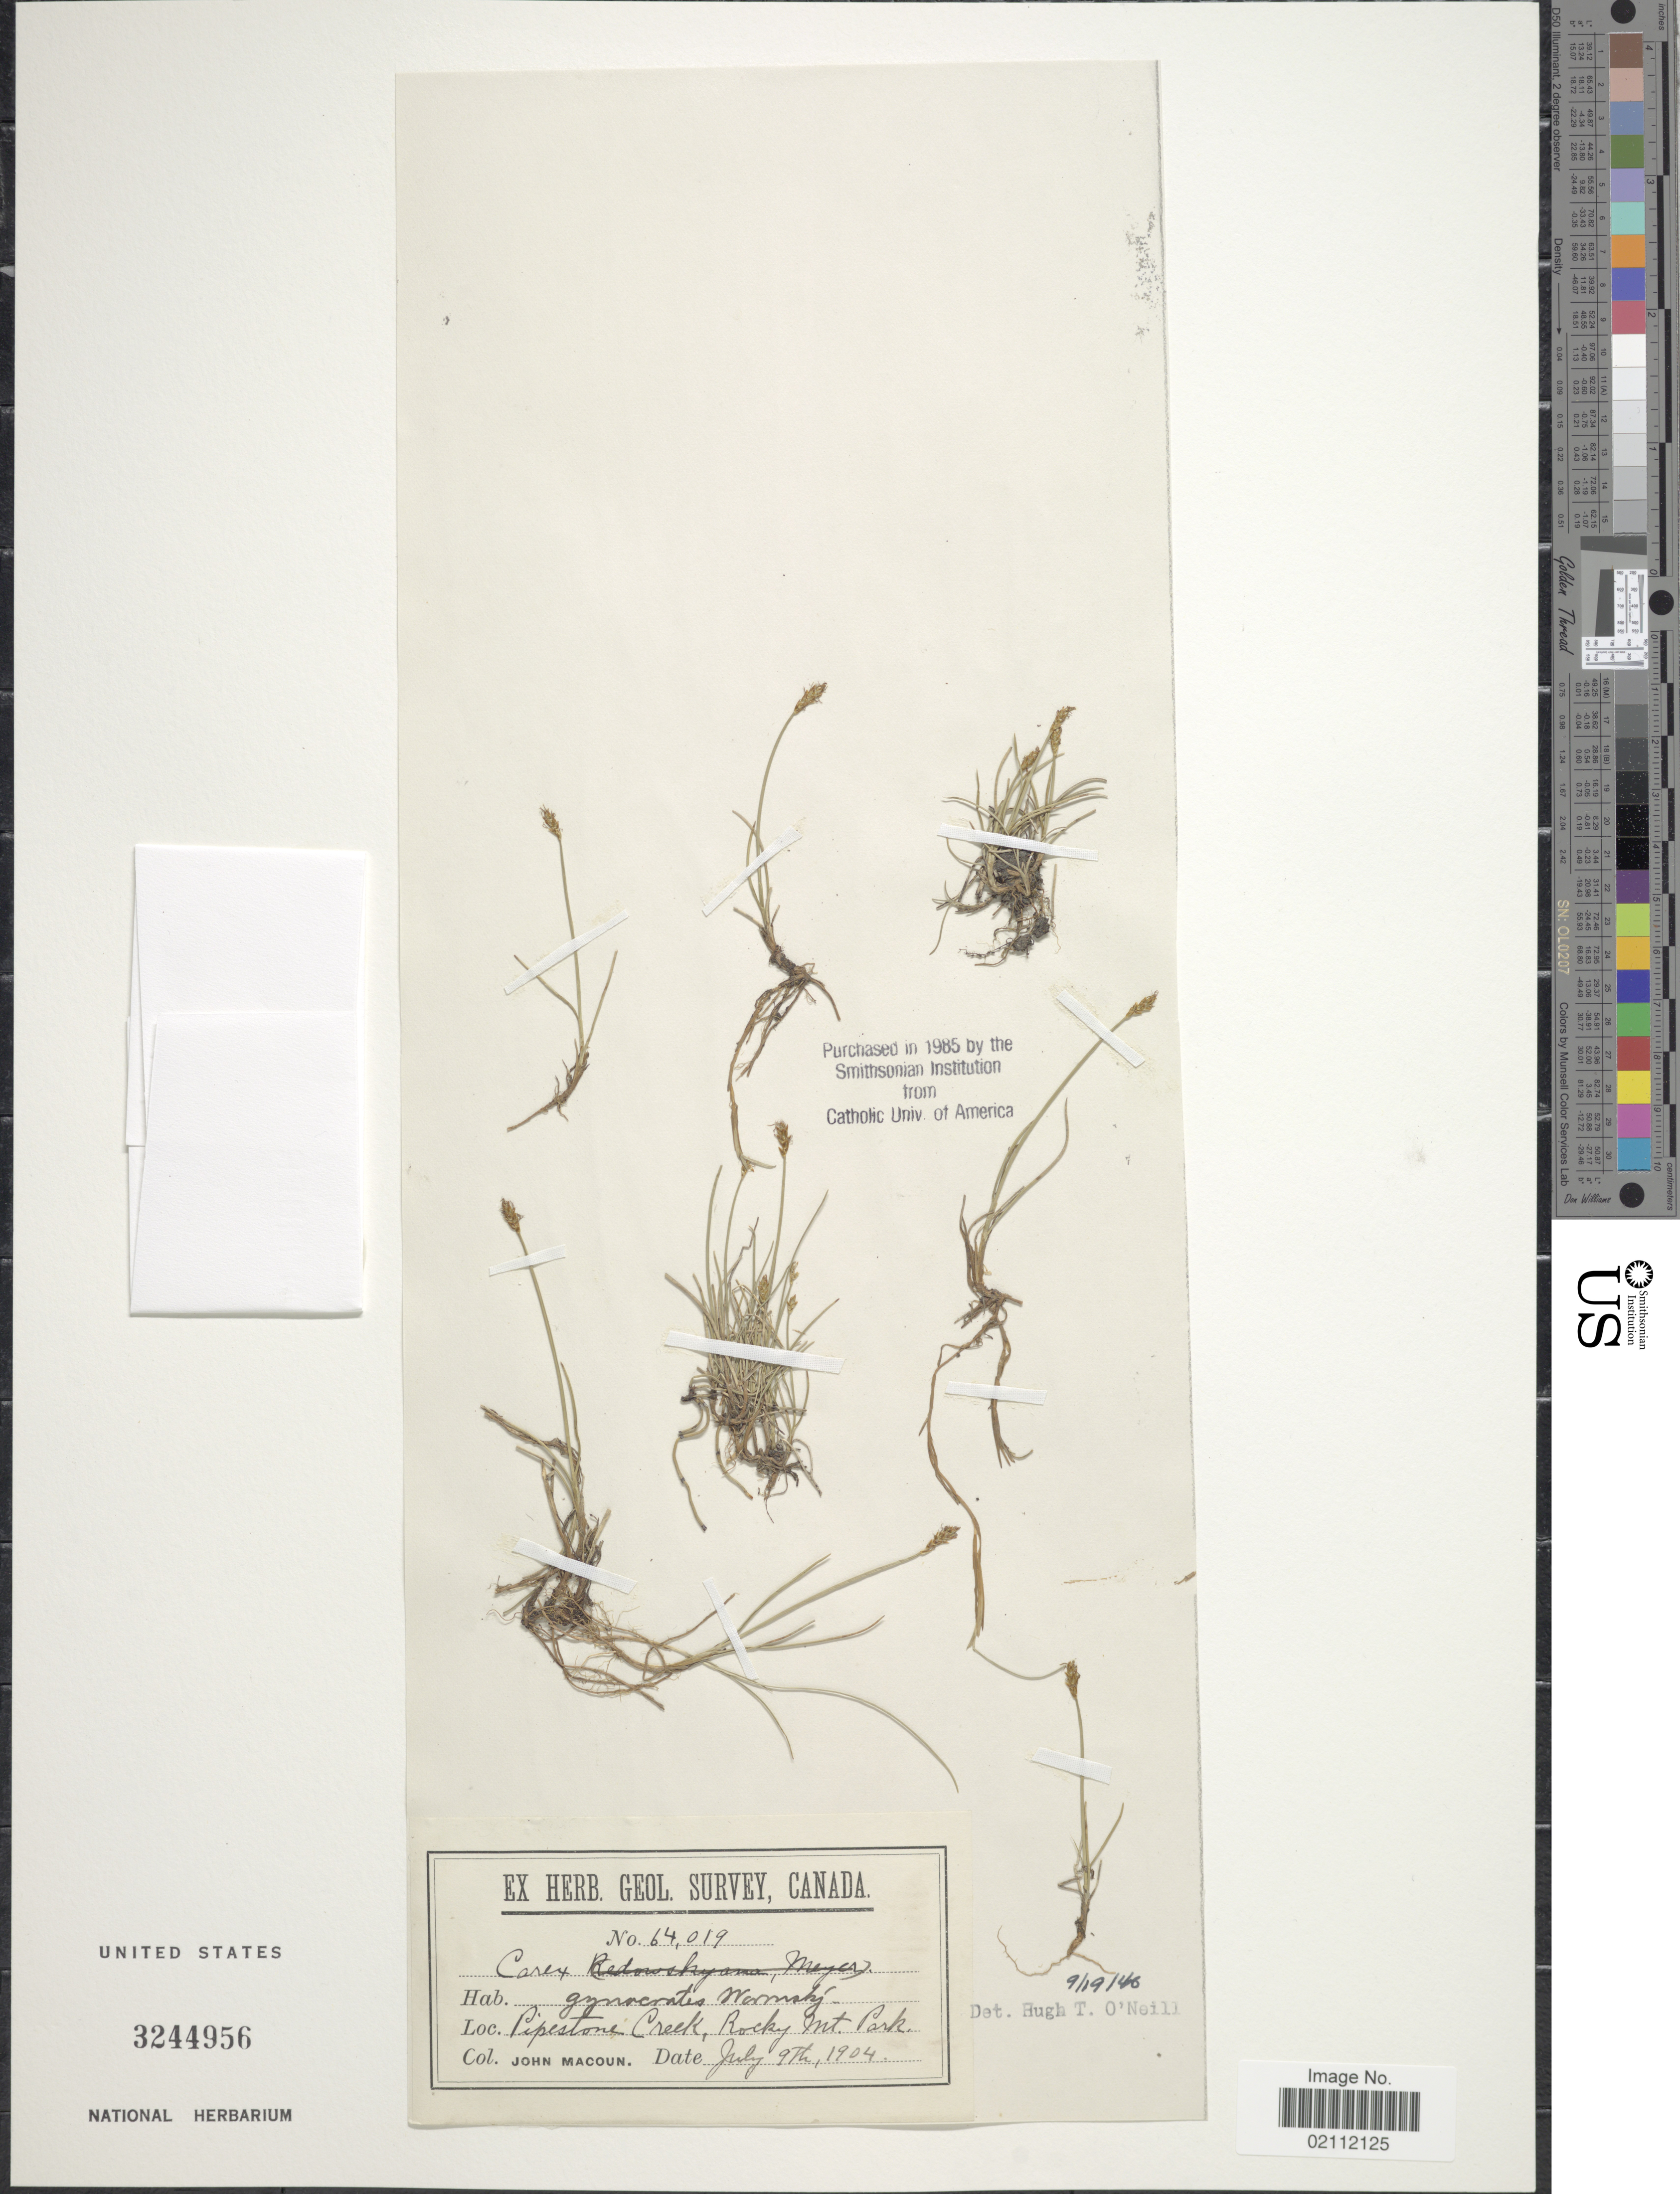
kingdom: Plantae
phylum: Tracheophyta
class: Liliopsida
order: Poales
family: Cyperaceae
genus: Carex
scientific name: Carex nardina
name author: (Hornem.) Fr.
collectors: J. Macoun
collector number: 64019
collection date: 1904-07-09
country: Canada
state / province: British Columbia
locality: Pipestone Creek, Rocky Mt. Park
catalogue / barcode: US 3244956